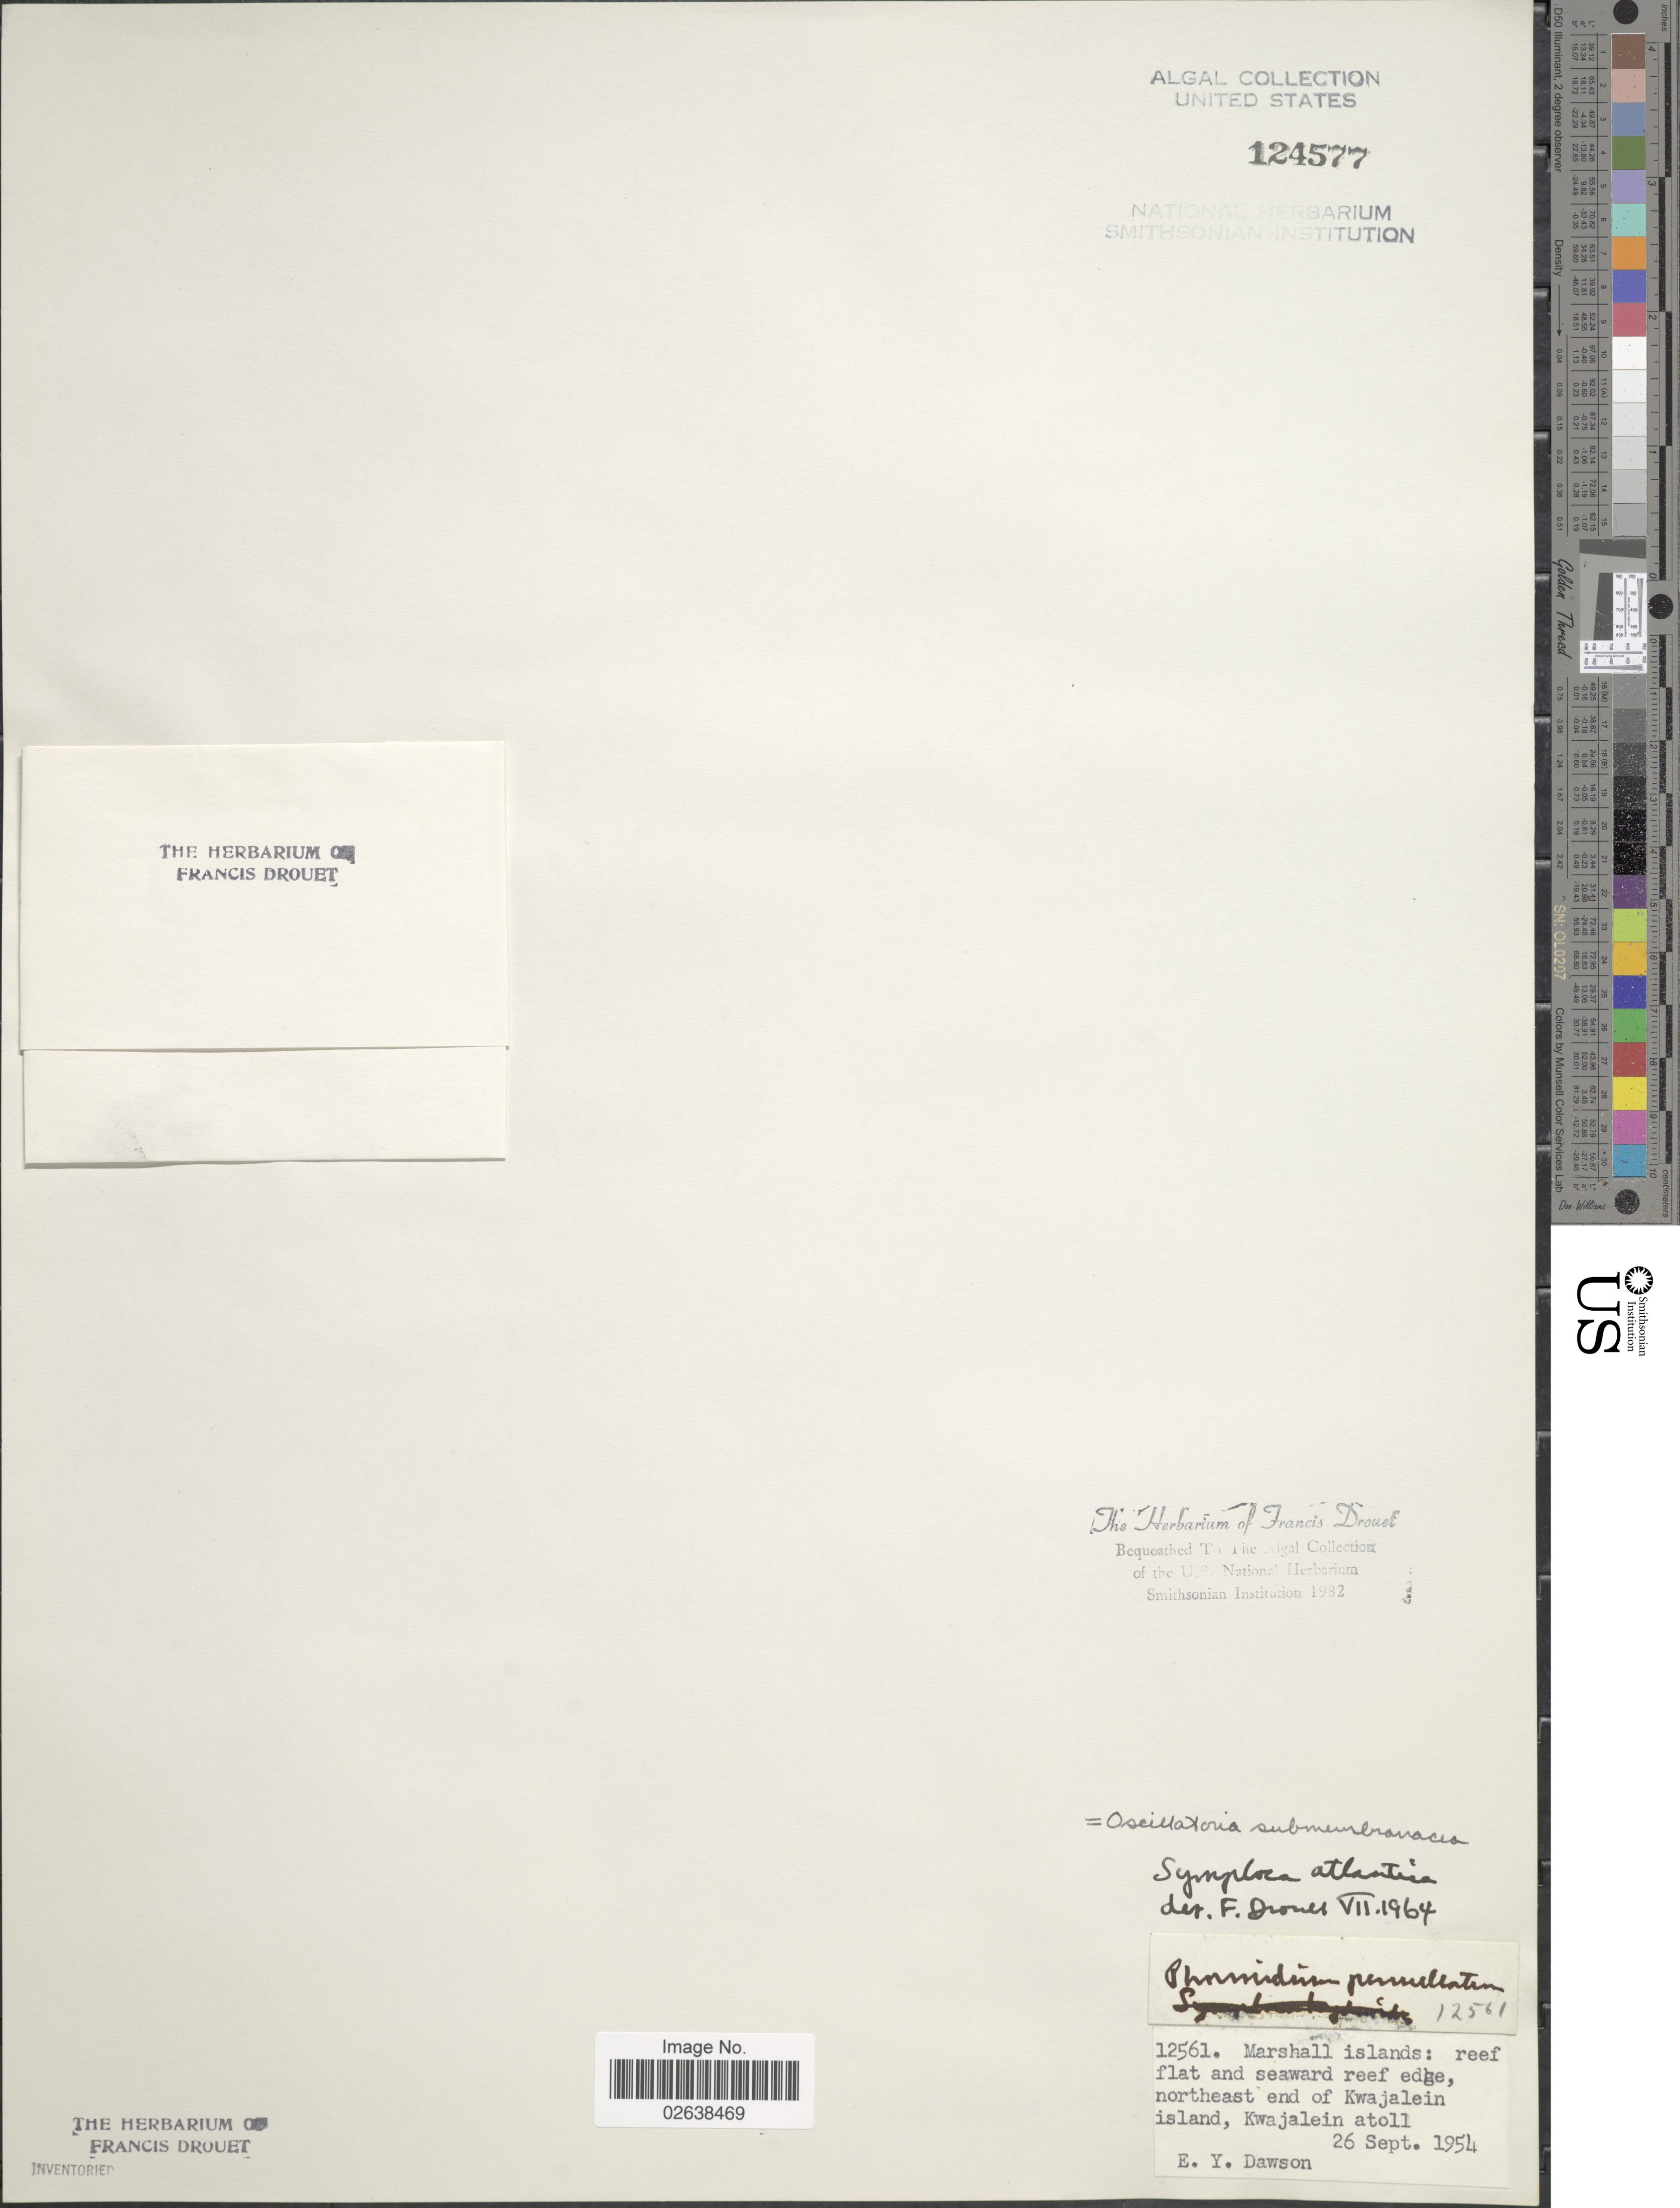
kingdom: Bacteria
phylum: Cyanobacteria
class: Cyanobacteriia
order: Cyanobacteriales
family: Oscillatoriaceae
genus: Oscillatoria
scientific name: Oscillatoria submembranacea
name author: Ardiss. & Strafforello ex Gomont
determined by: Drouet, F. E.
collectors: E. Y. Dawson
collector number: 12561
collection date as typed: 26 Sept 1954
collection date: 1954-09-26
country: Marshall Islands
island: Kwajelein Atoll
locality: Kwajelein Island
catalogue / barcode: US 124577